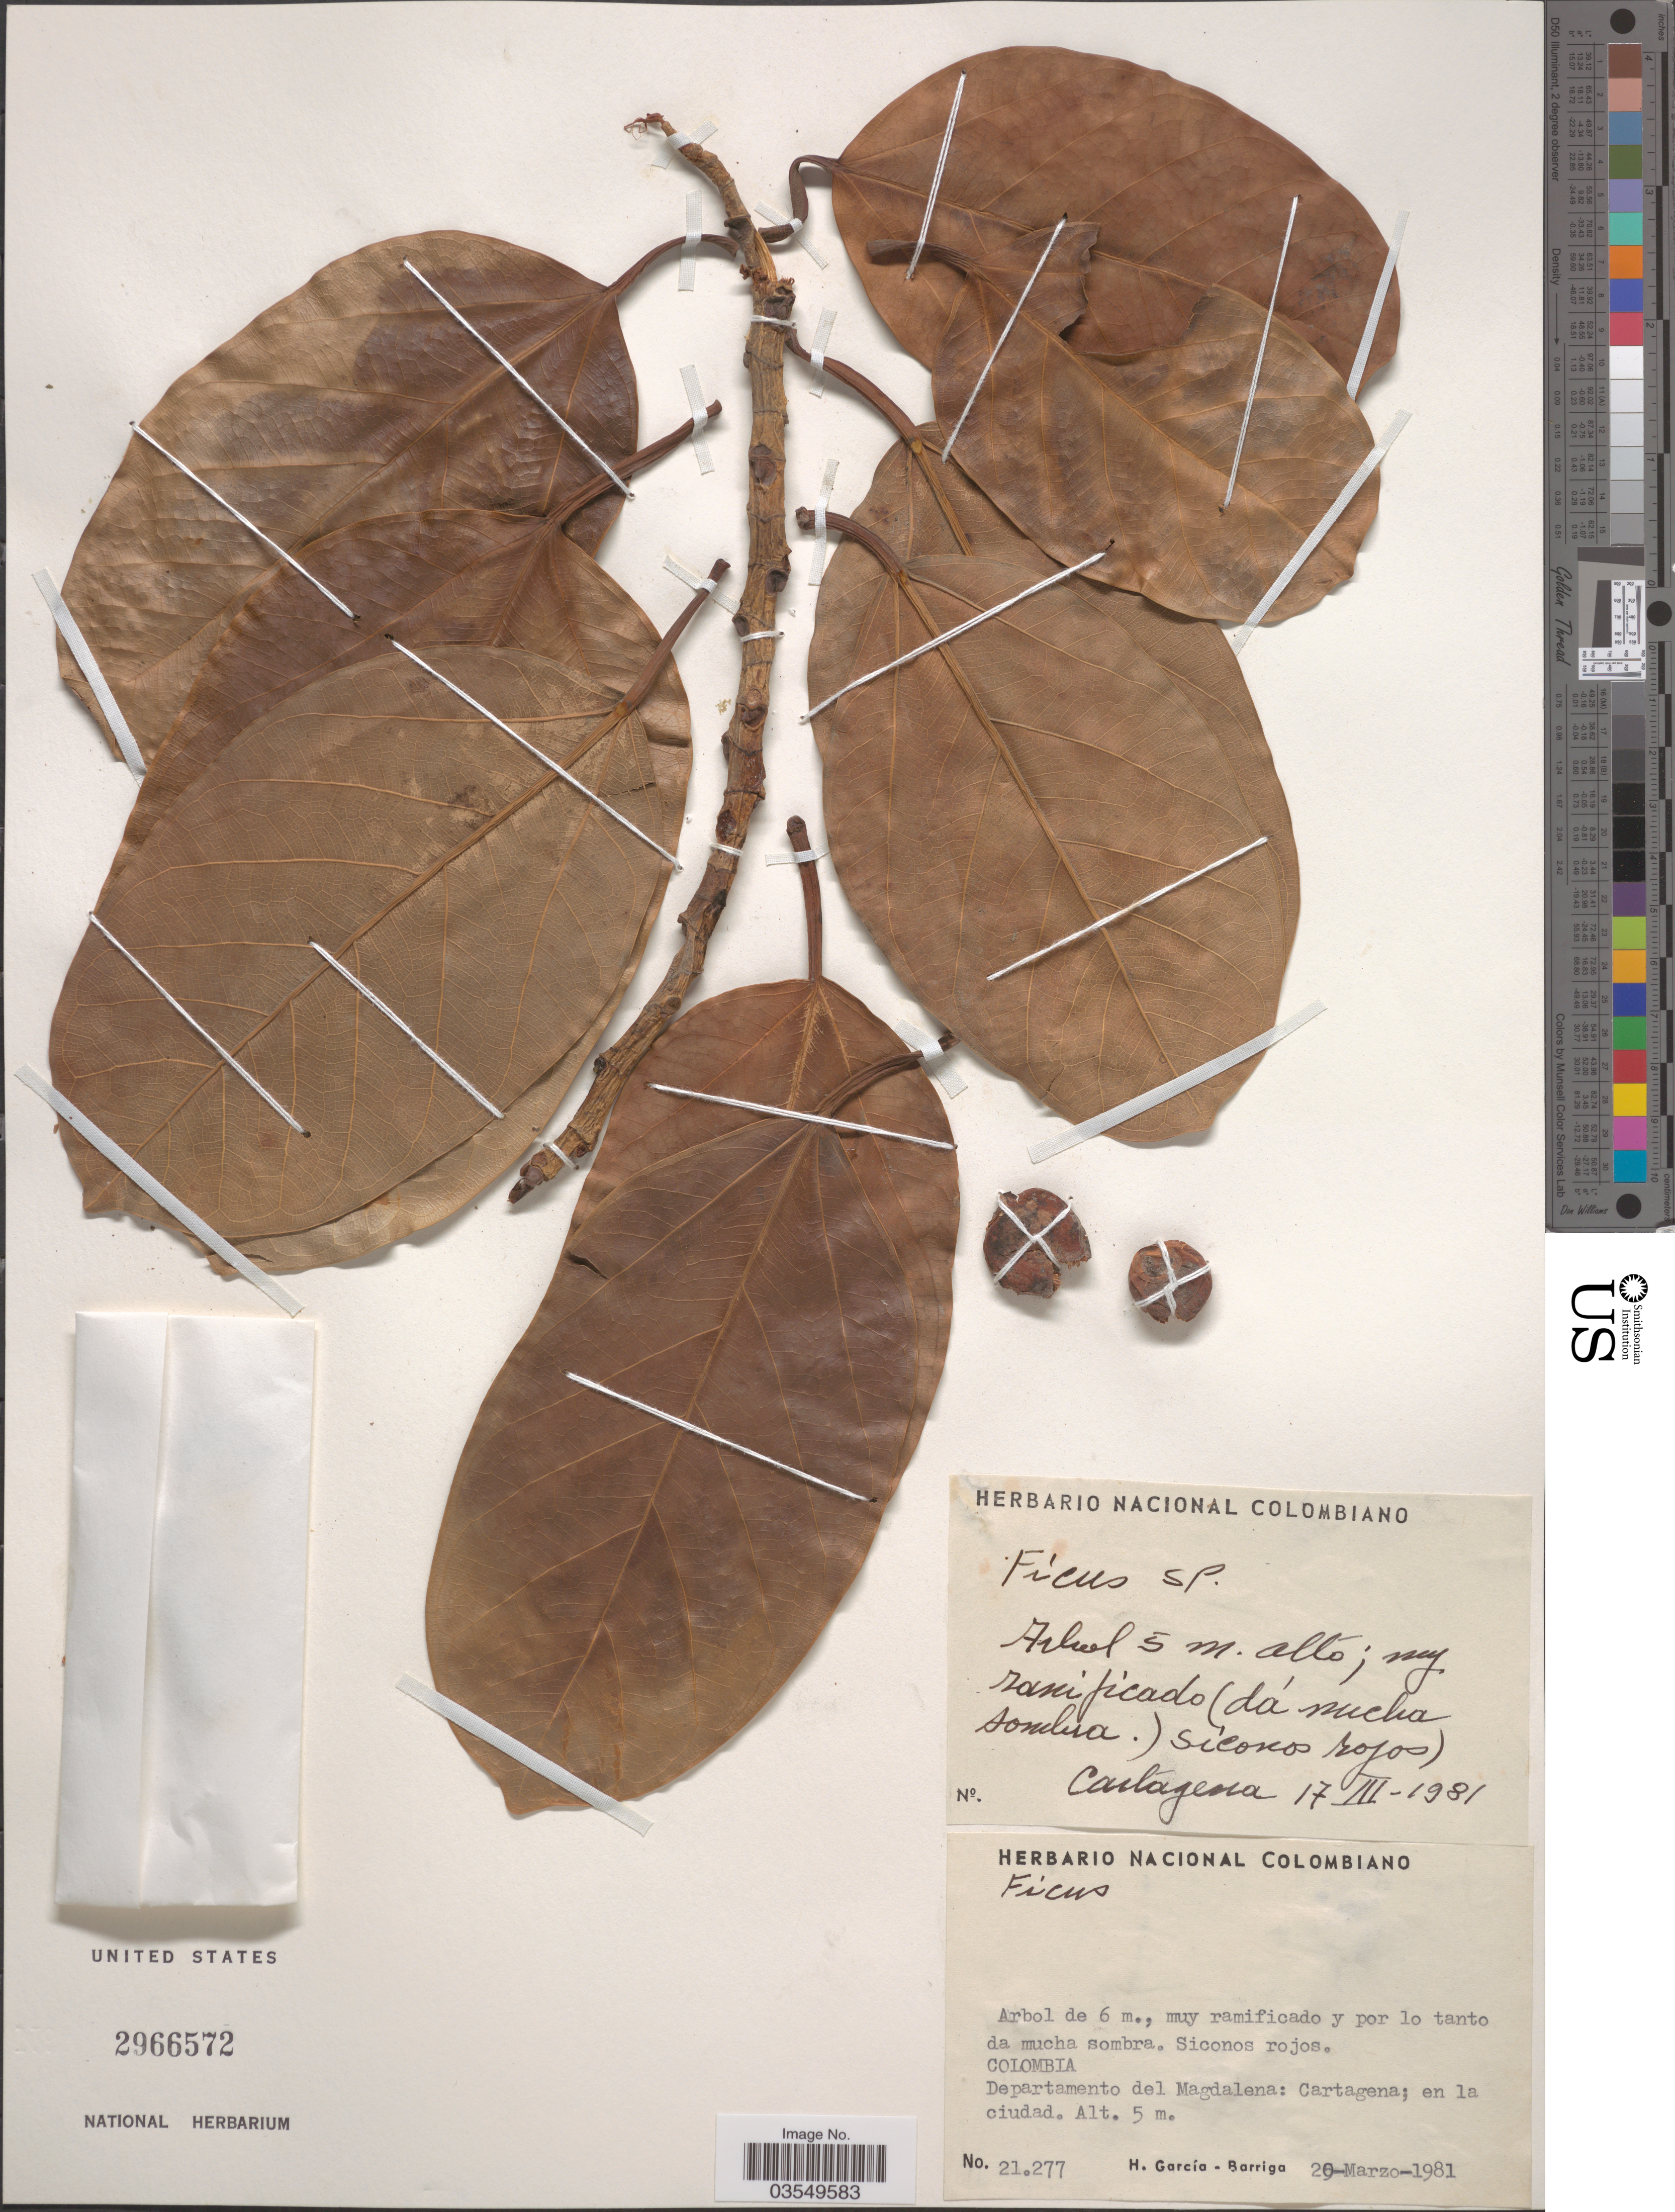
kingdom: Plantae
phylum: Tracheophyta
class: Magnoliopsida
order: Rosales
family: Moraceae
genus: Ficus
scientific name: Ficus sp.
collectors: H. García Barriga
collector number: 21277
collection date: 1981-03-17/1981-03-20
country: Colombia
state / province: Magdalena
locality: Departamento del Magdalena: Cartagena; en la ciudad.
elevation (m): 5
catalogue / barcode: US 2966572